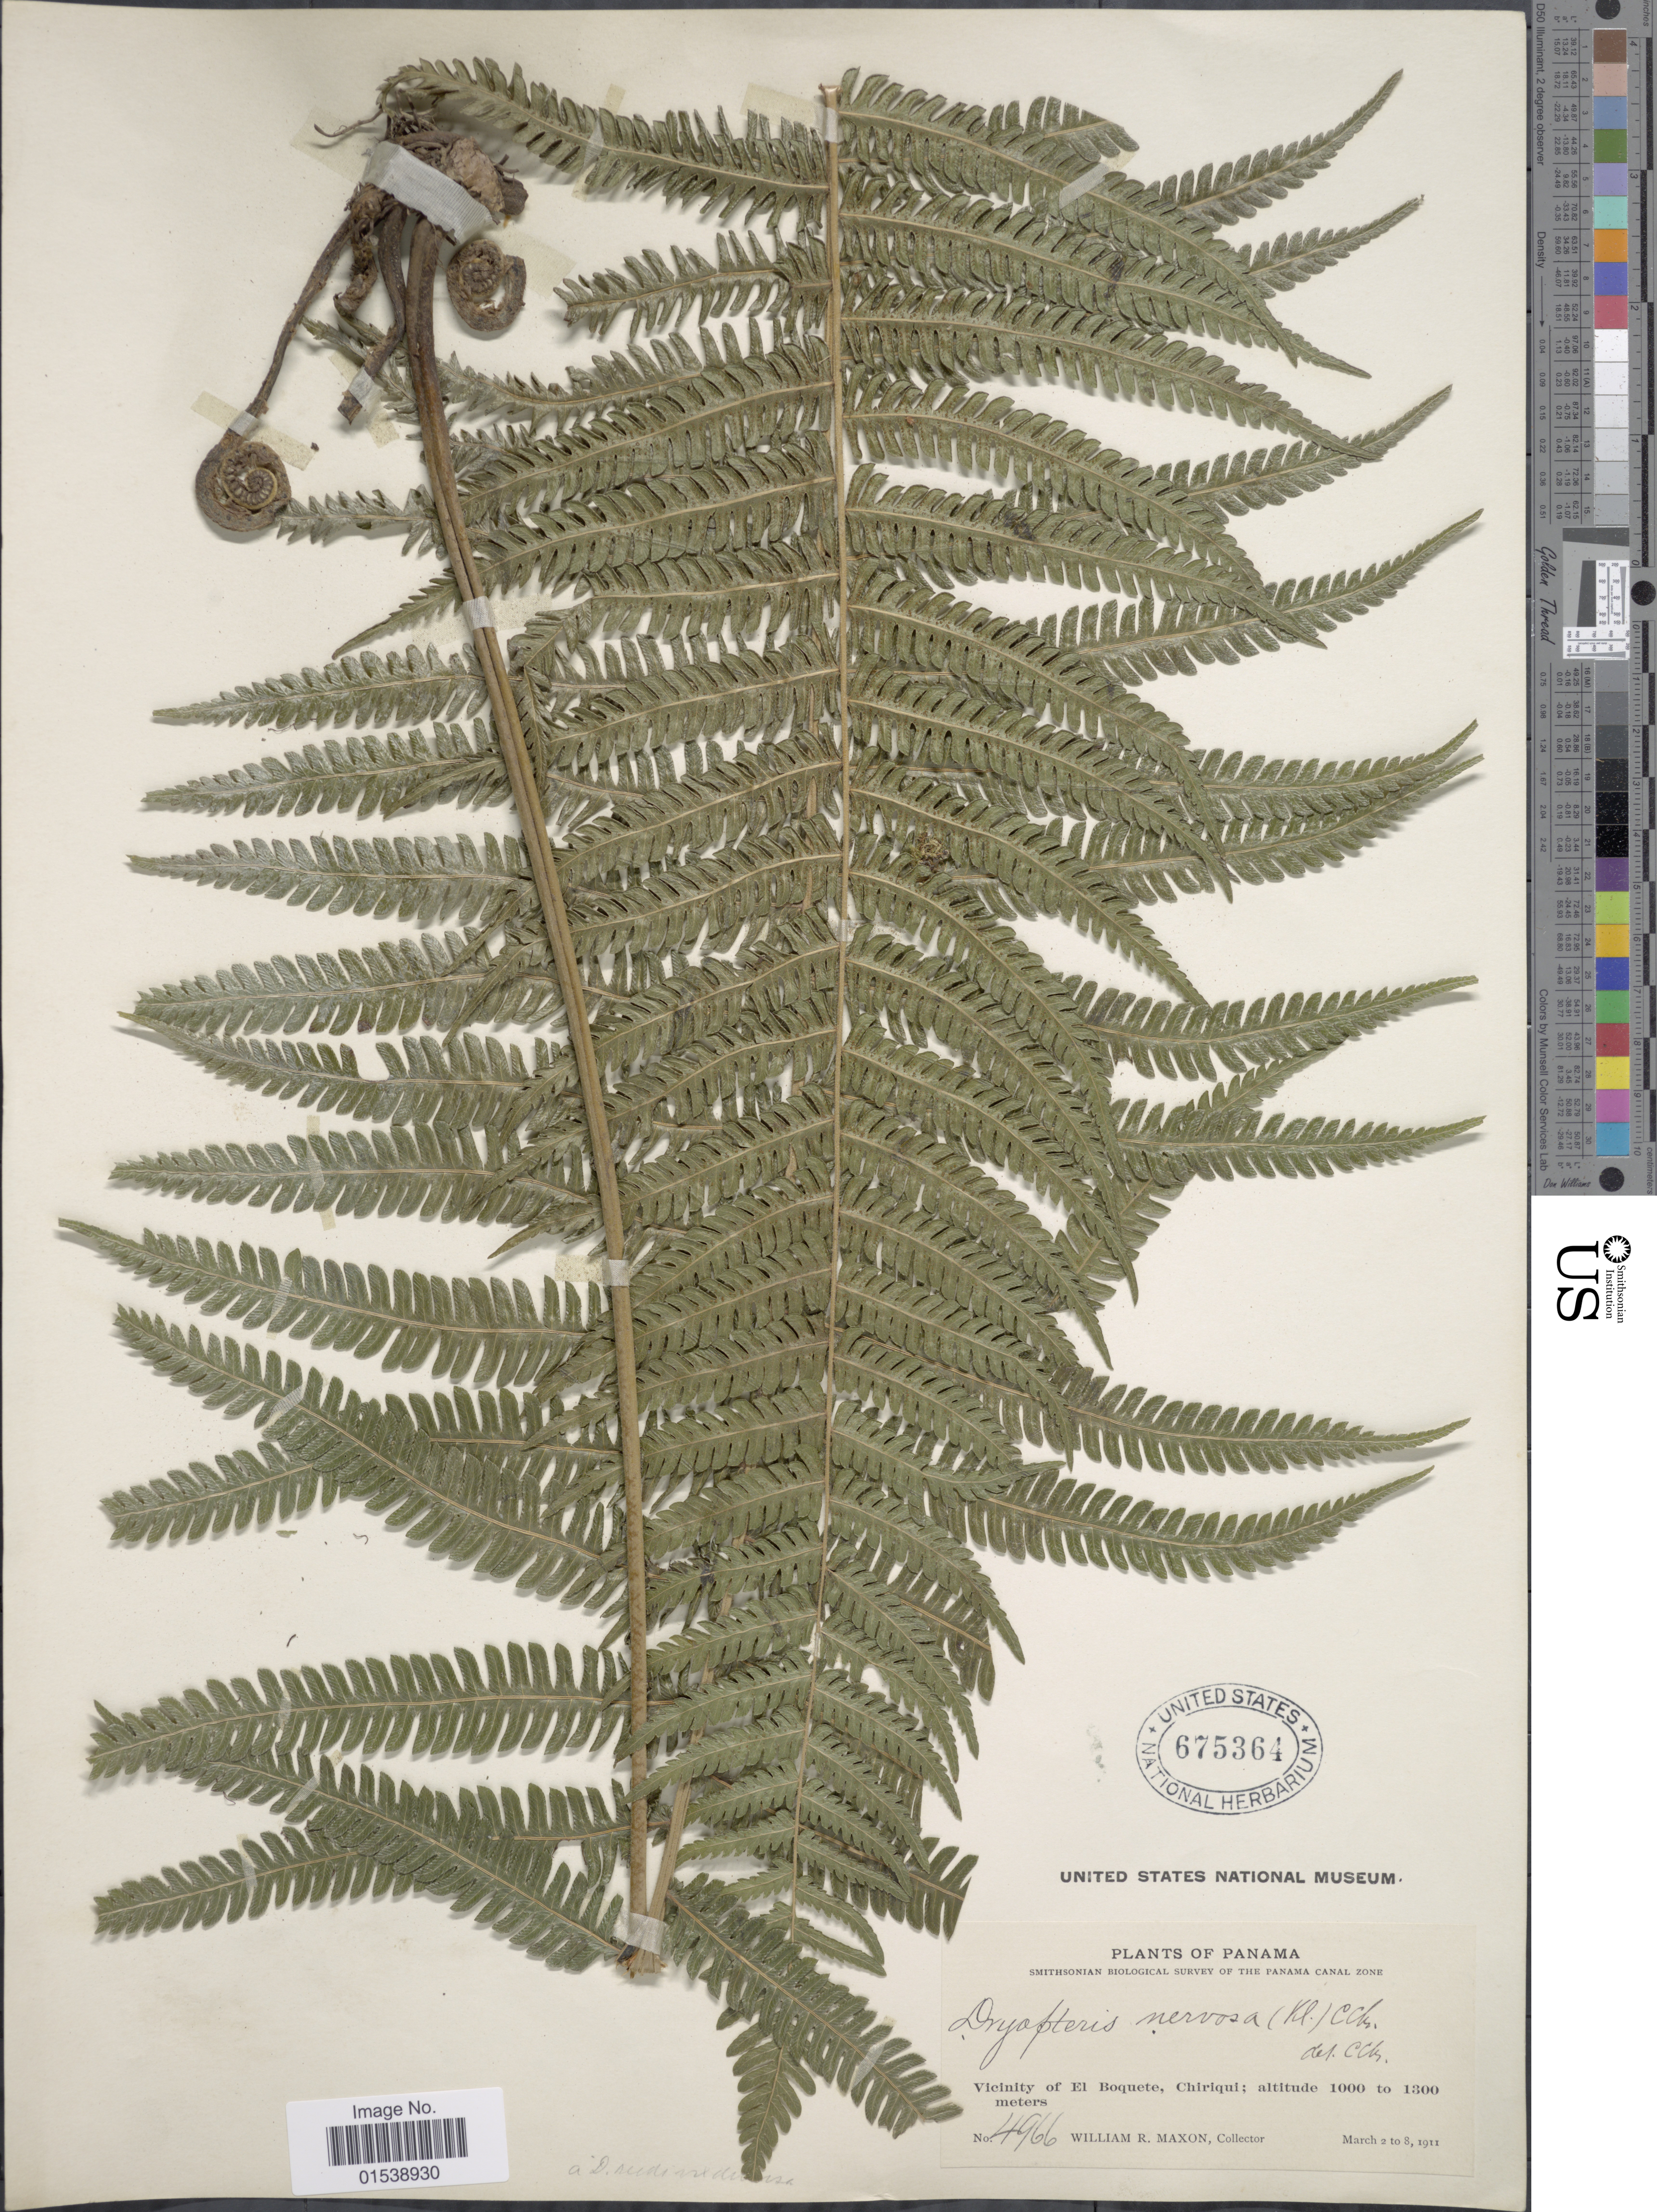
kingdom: Plantae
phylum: Tracheophyta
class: Polypodiopsida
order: Polypodiales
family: Thelypteridaceae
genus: Amauropelta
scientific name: Amauropelta rudis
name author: (Kunze) Pic. Serm.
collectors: W. R. Maxon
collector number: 4966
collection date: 1911-03-02/1911-03-08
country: Panama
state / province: Chiriqui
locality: Vicinity of El Boquete, Chiriqui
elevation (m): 1000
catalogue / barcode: US 675364